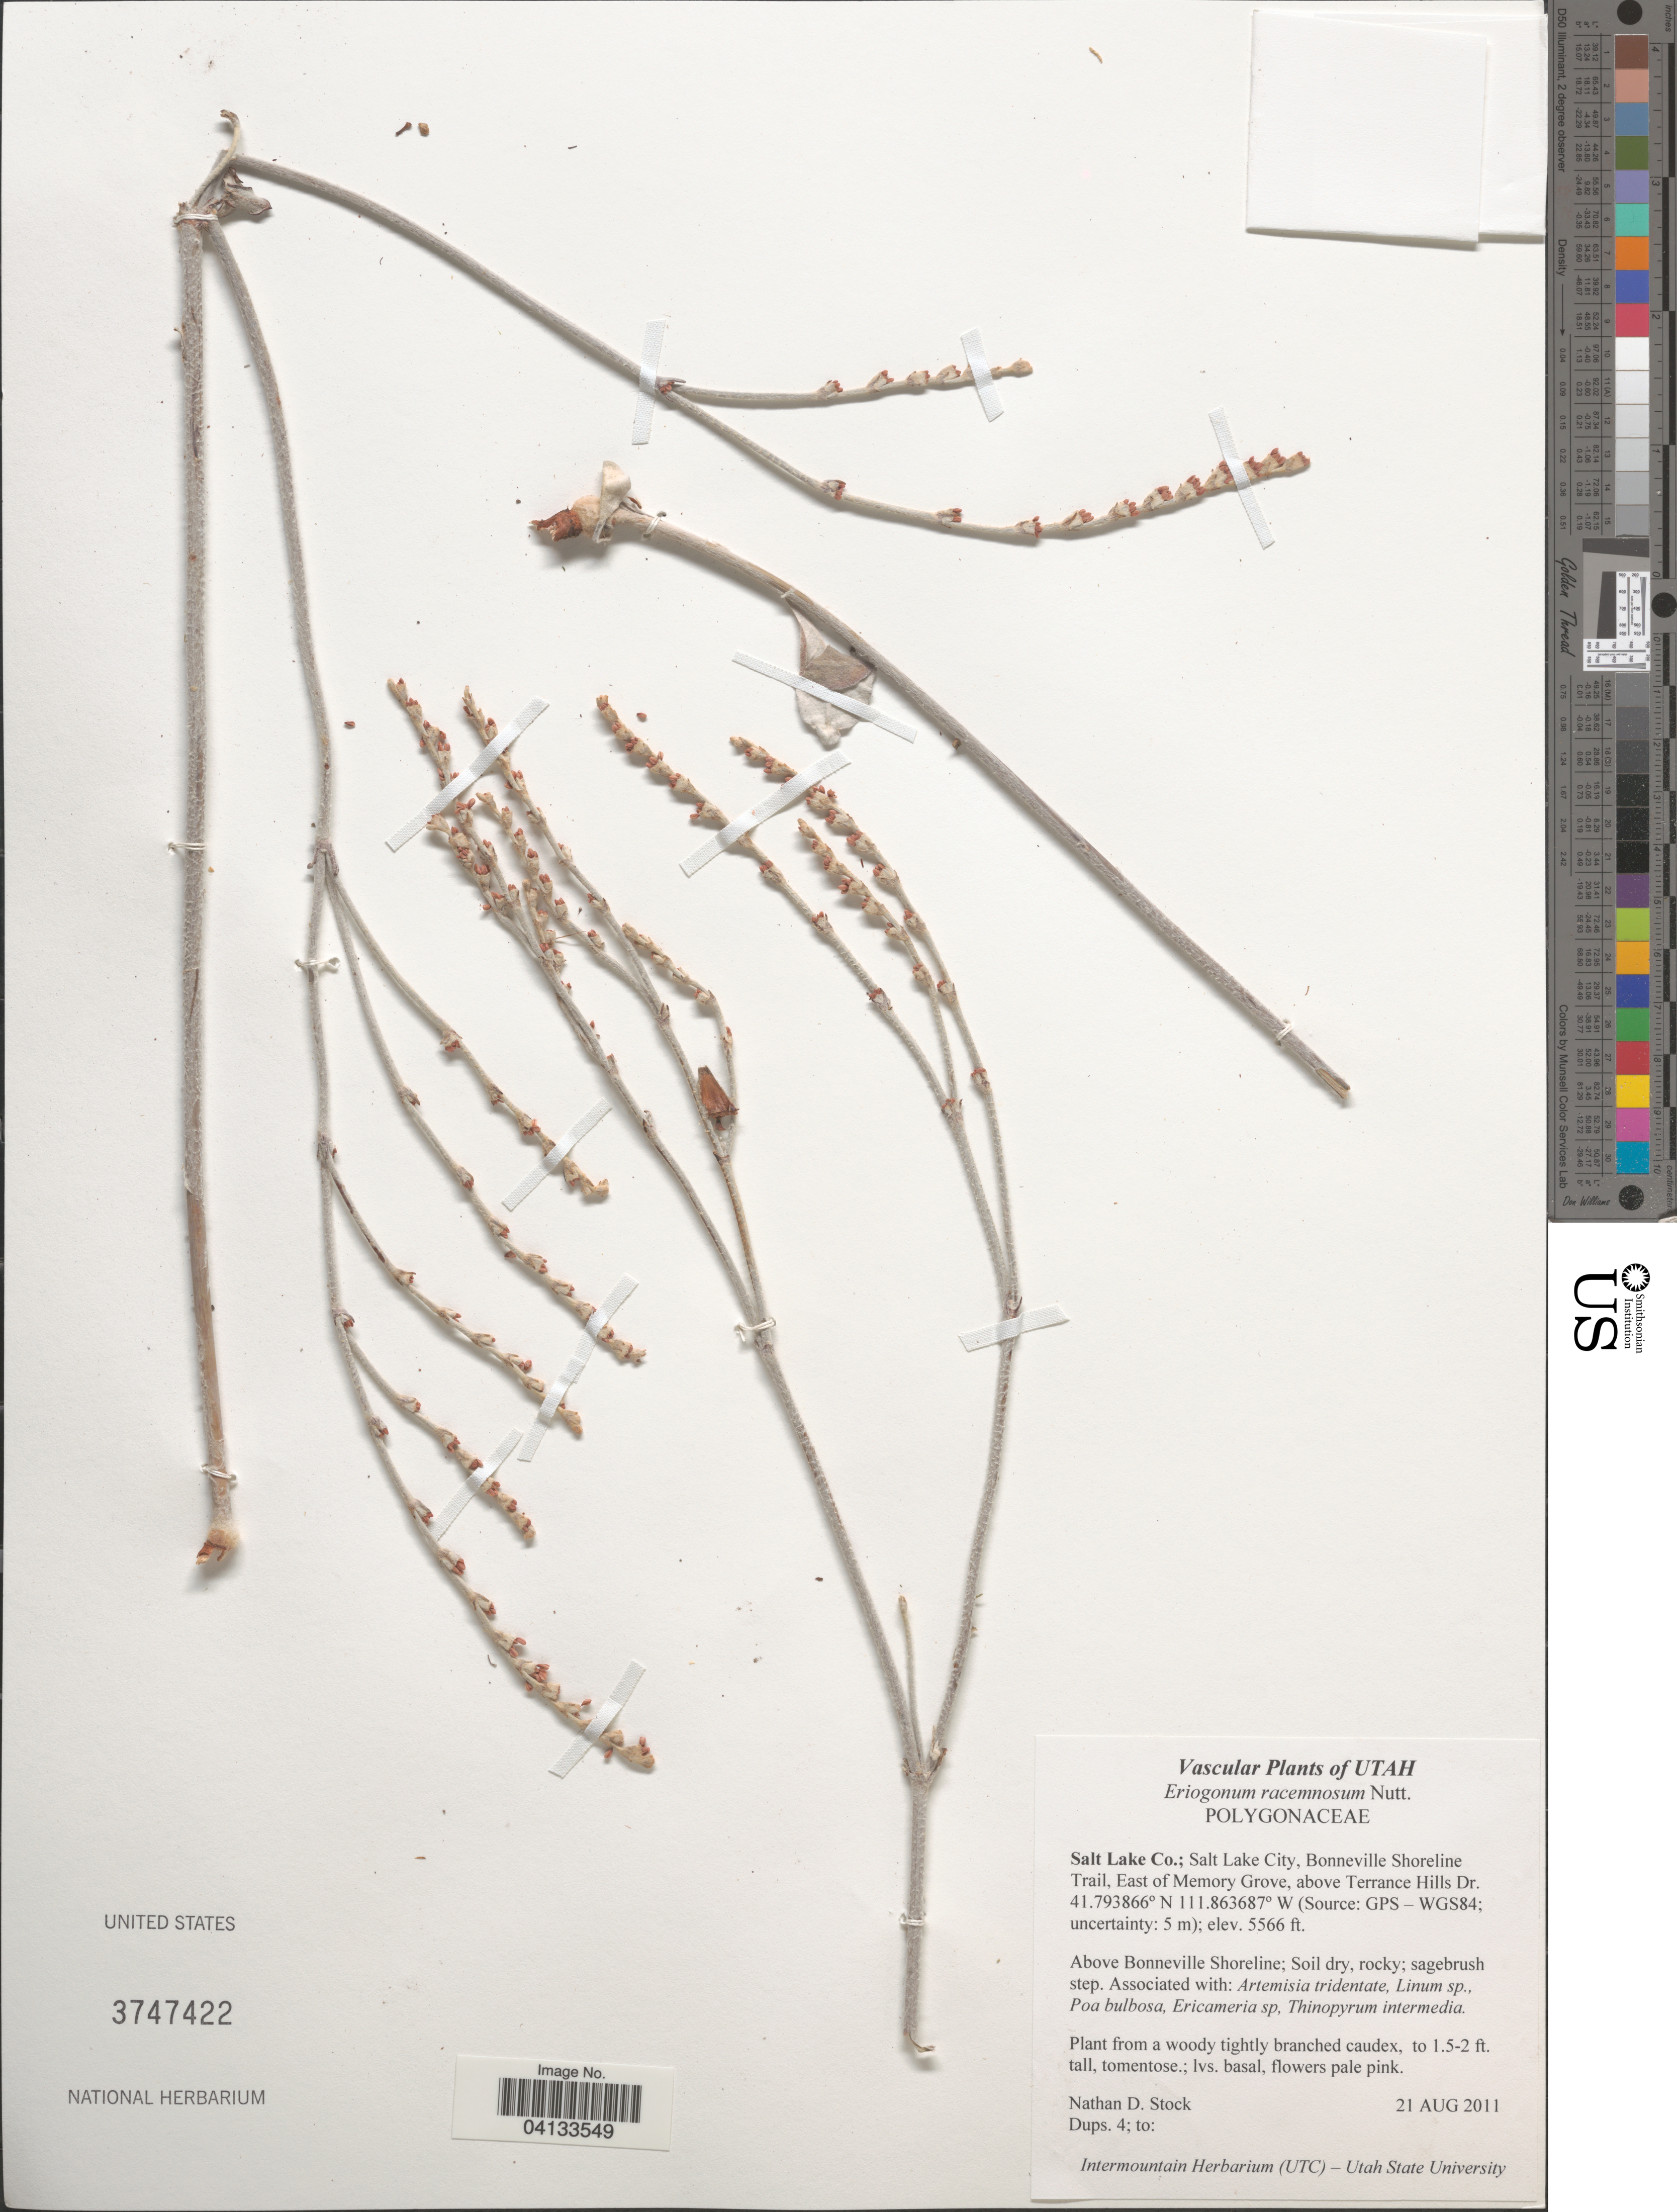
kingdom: Plantae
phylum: Tracheophyta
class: Magnoliopsida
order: Caryophyllales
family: Polygonaceae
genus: Eriogonum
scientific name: Eriogonum racemosum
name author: Nutt.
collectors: N. Stock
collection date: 2011-08-21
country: United States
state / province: Utah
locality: Salt Lake Co.; Salt Lake City, Bonneville Shoreline Trail, East of Memory Grove, above Terrance Hills Dr.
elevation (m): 1697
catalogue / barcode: US 3747422